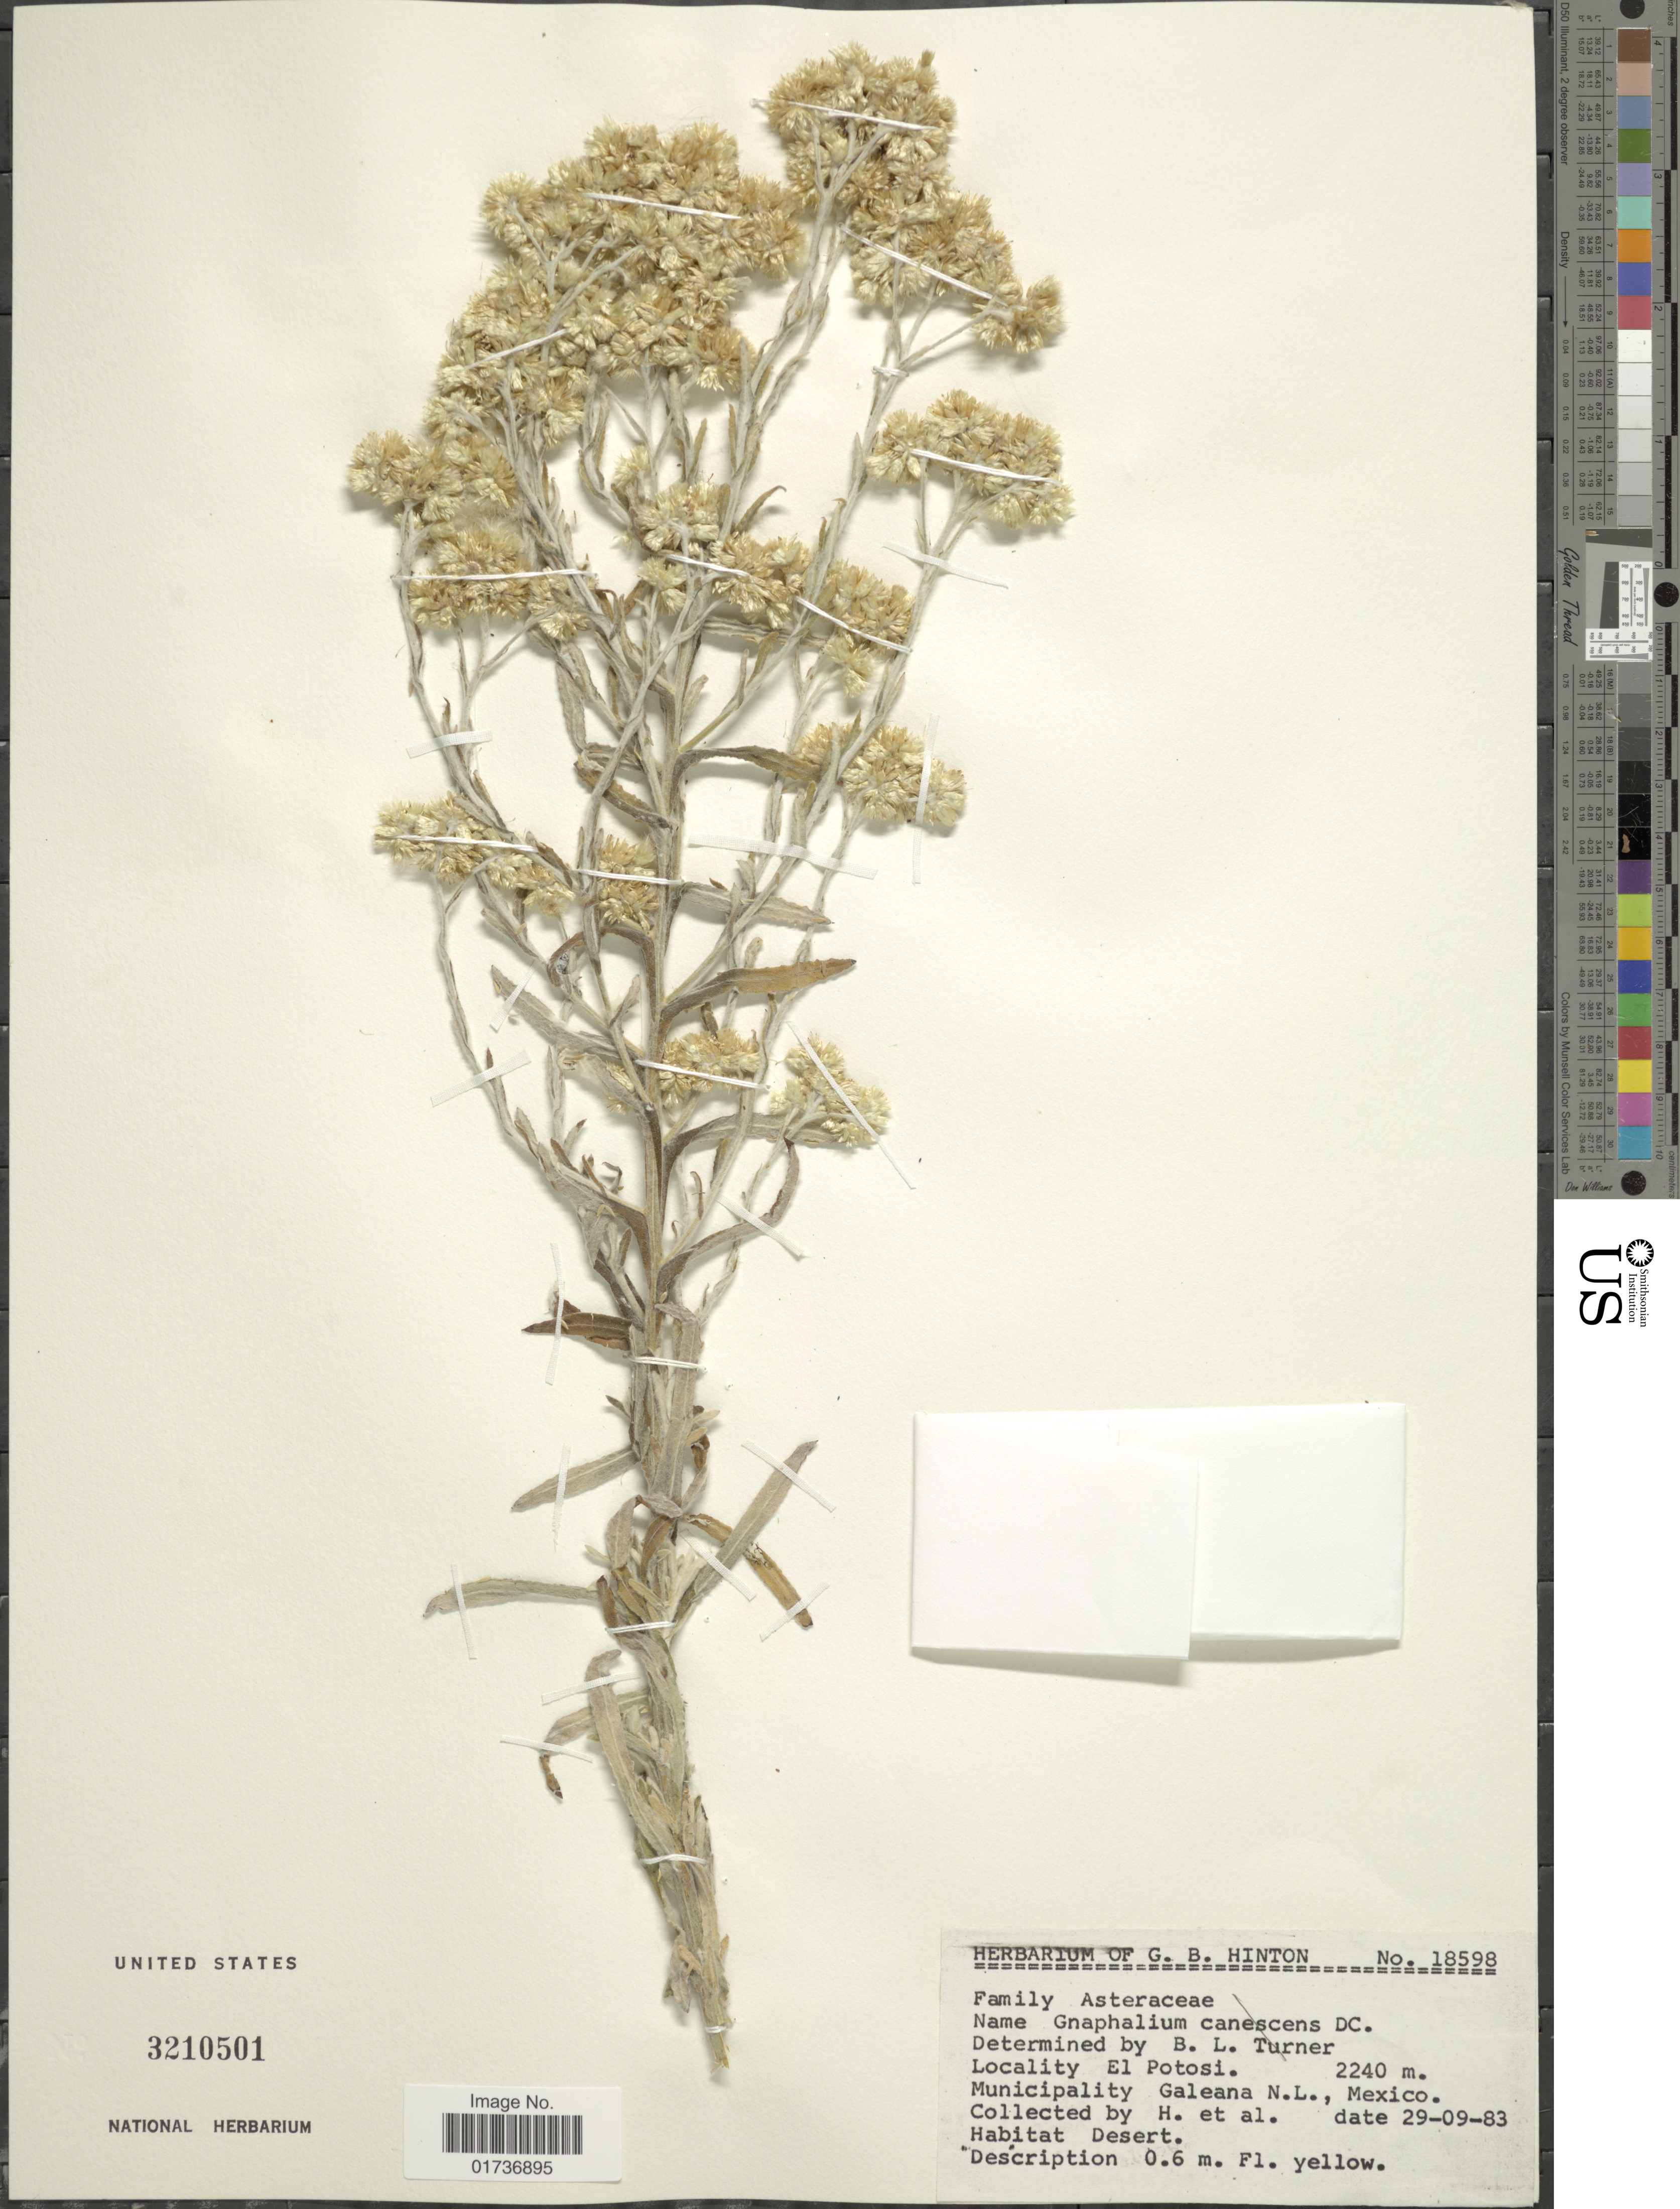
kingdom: Plantae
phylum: Tracheophyta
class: Magnoliopsida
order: Asterales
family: Asteraceae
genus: Gnaphalium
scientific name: Gnaphalium sp.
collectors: G. B. Hinton & et al.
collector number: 18598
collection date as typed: Transcribed d/m/y: 29/8/83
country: Mexico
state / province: Nuevo León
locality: El Potosi, Municipality Galeana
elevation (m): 2240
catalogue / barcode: US 3210501